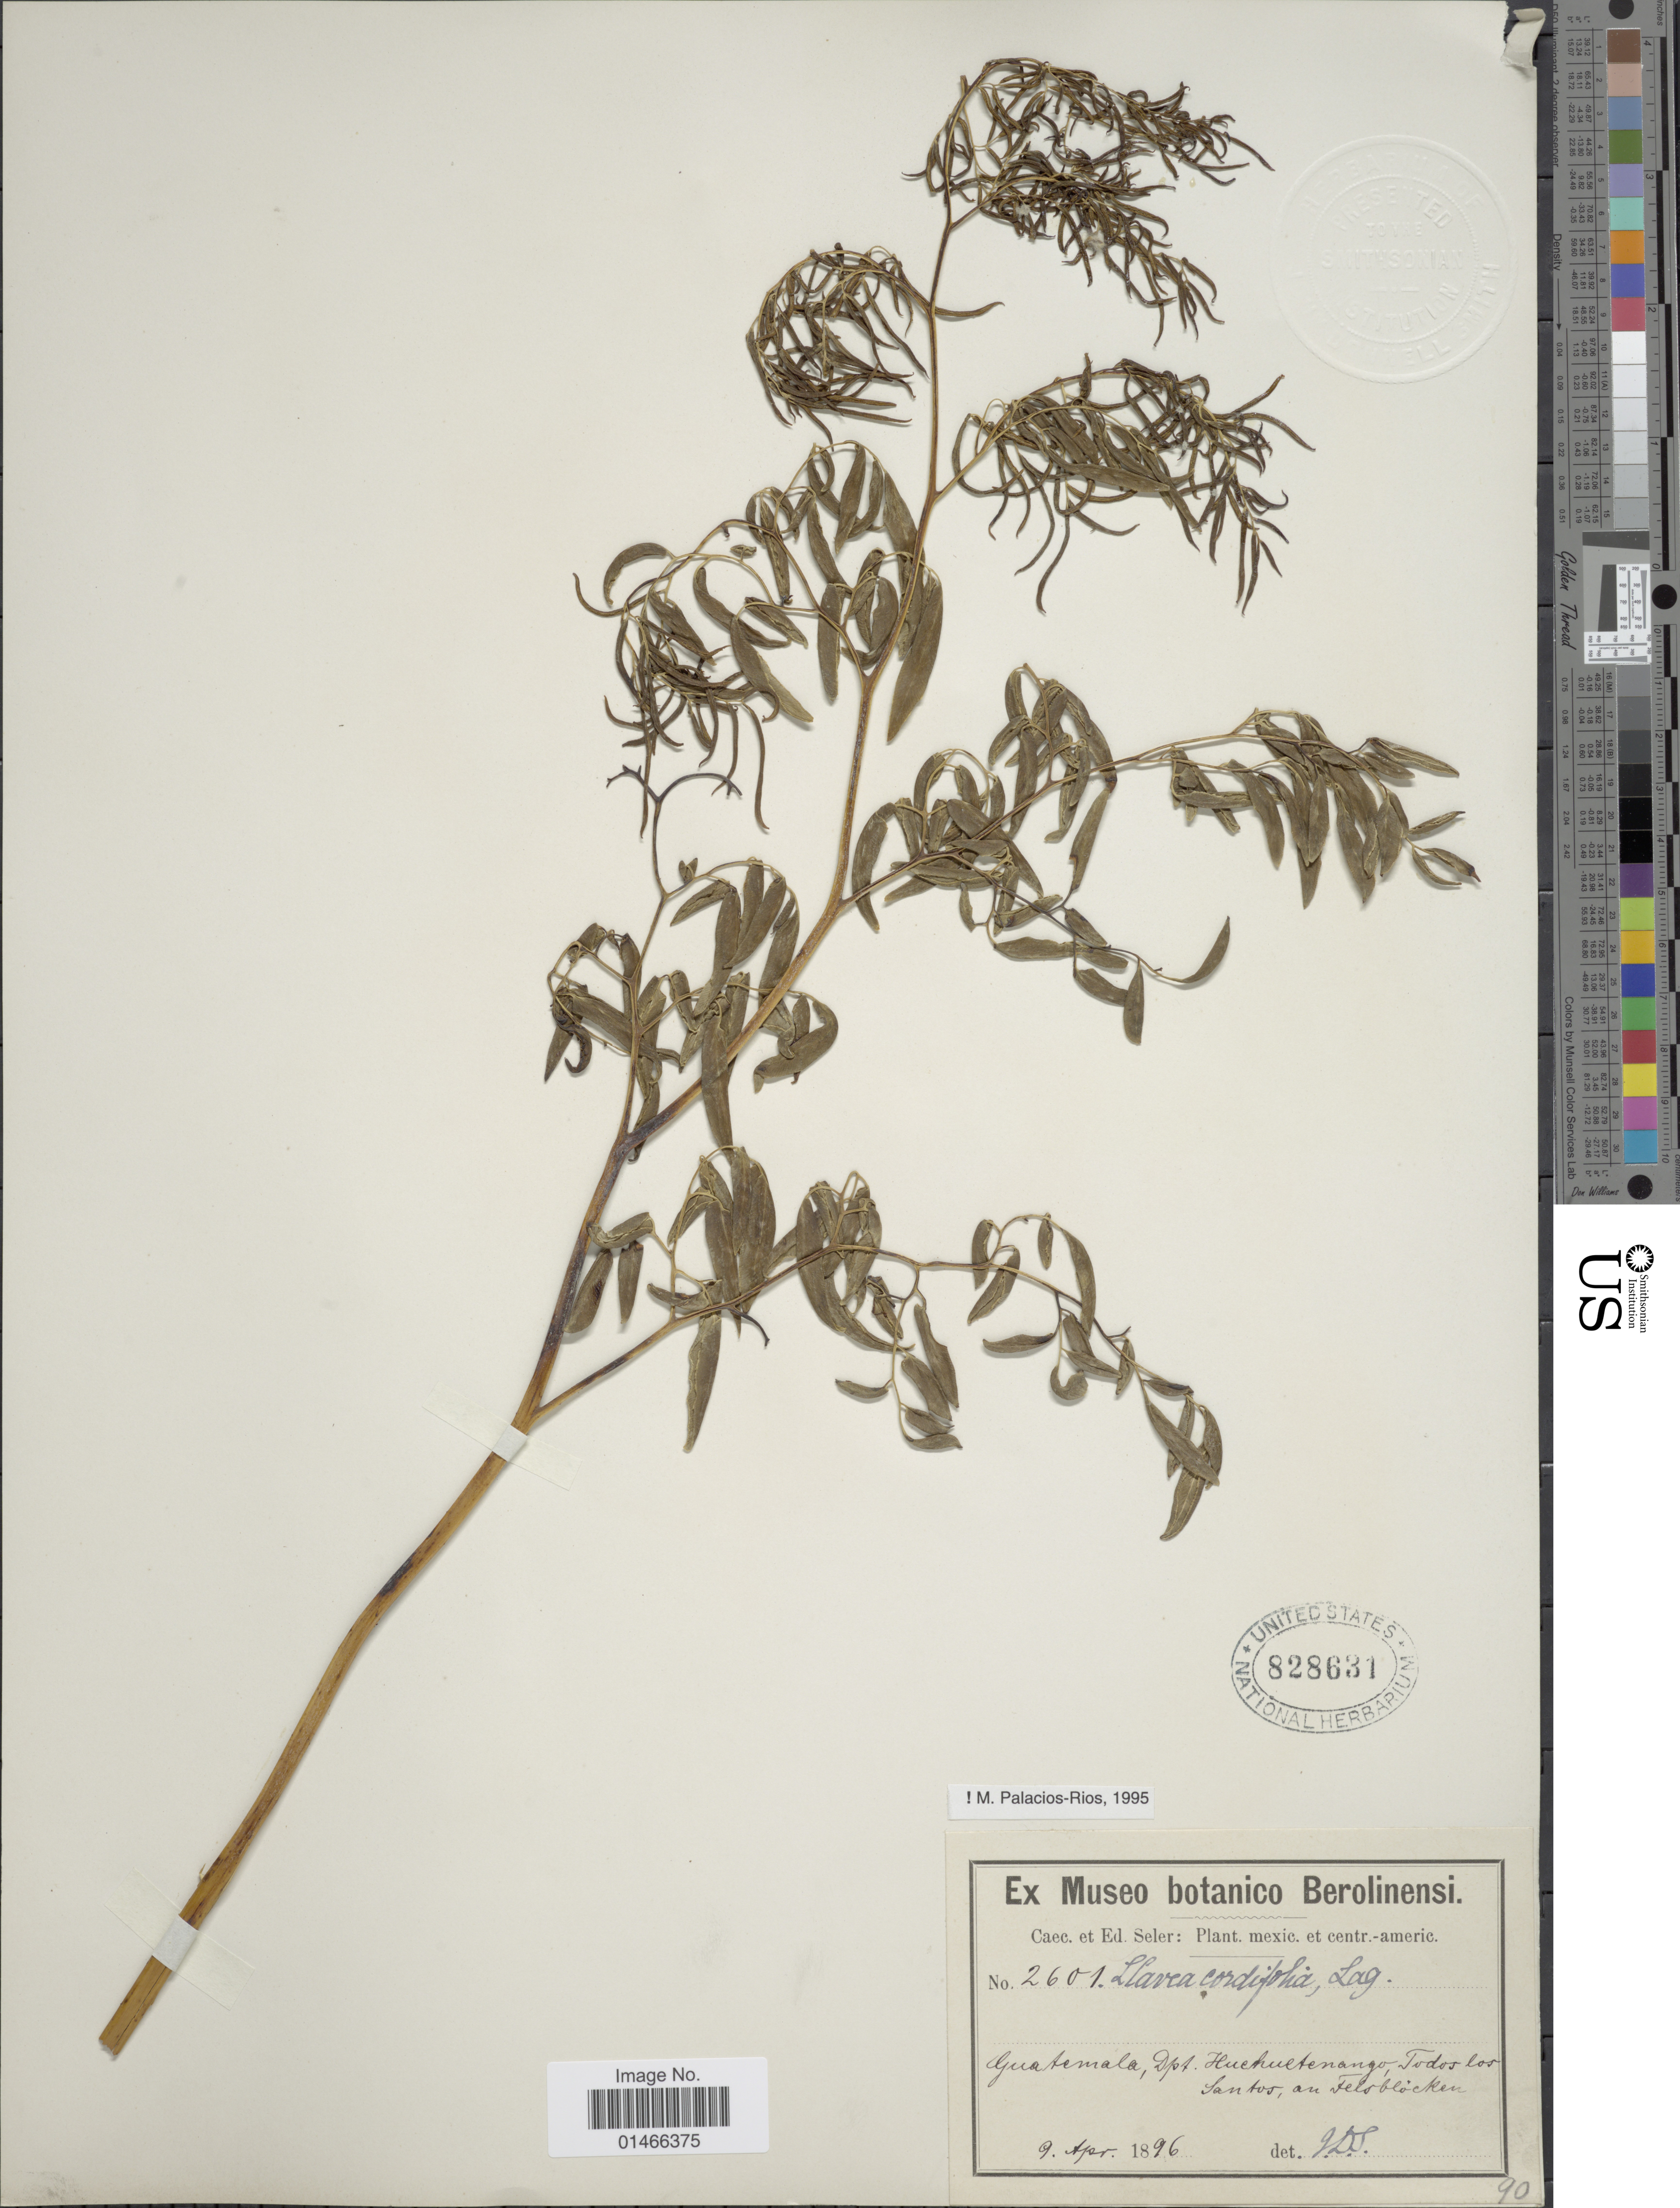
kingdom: Plantae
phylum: Tracheophyta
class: Polypodiopsida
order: Polypodiales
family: Pteridaceae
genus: Llavea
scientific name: Llavea cordifolia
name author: Lag.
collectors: E. Seler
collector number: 2601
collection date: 1896-04-09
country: Guatemala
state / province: Huehuetenango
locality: Dpt. Huehuetenango, Todos los Santos, an Felsblöcken.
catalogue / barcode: US 828631